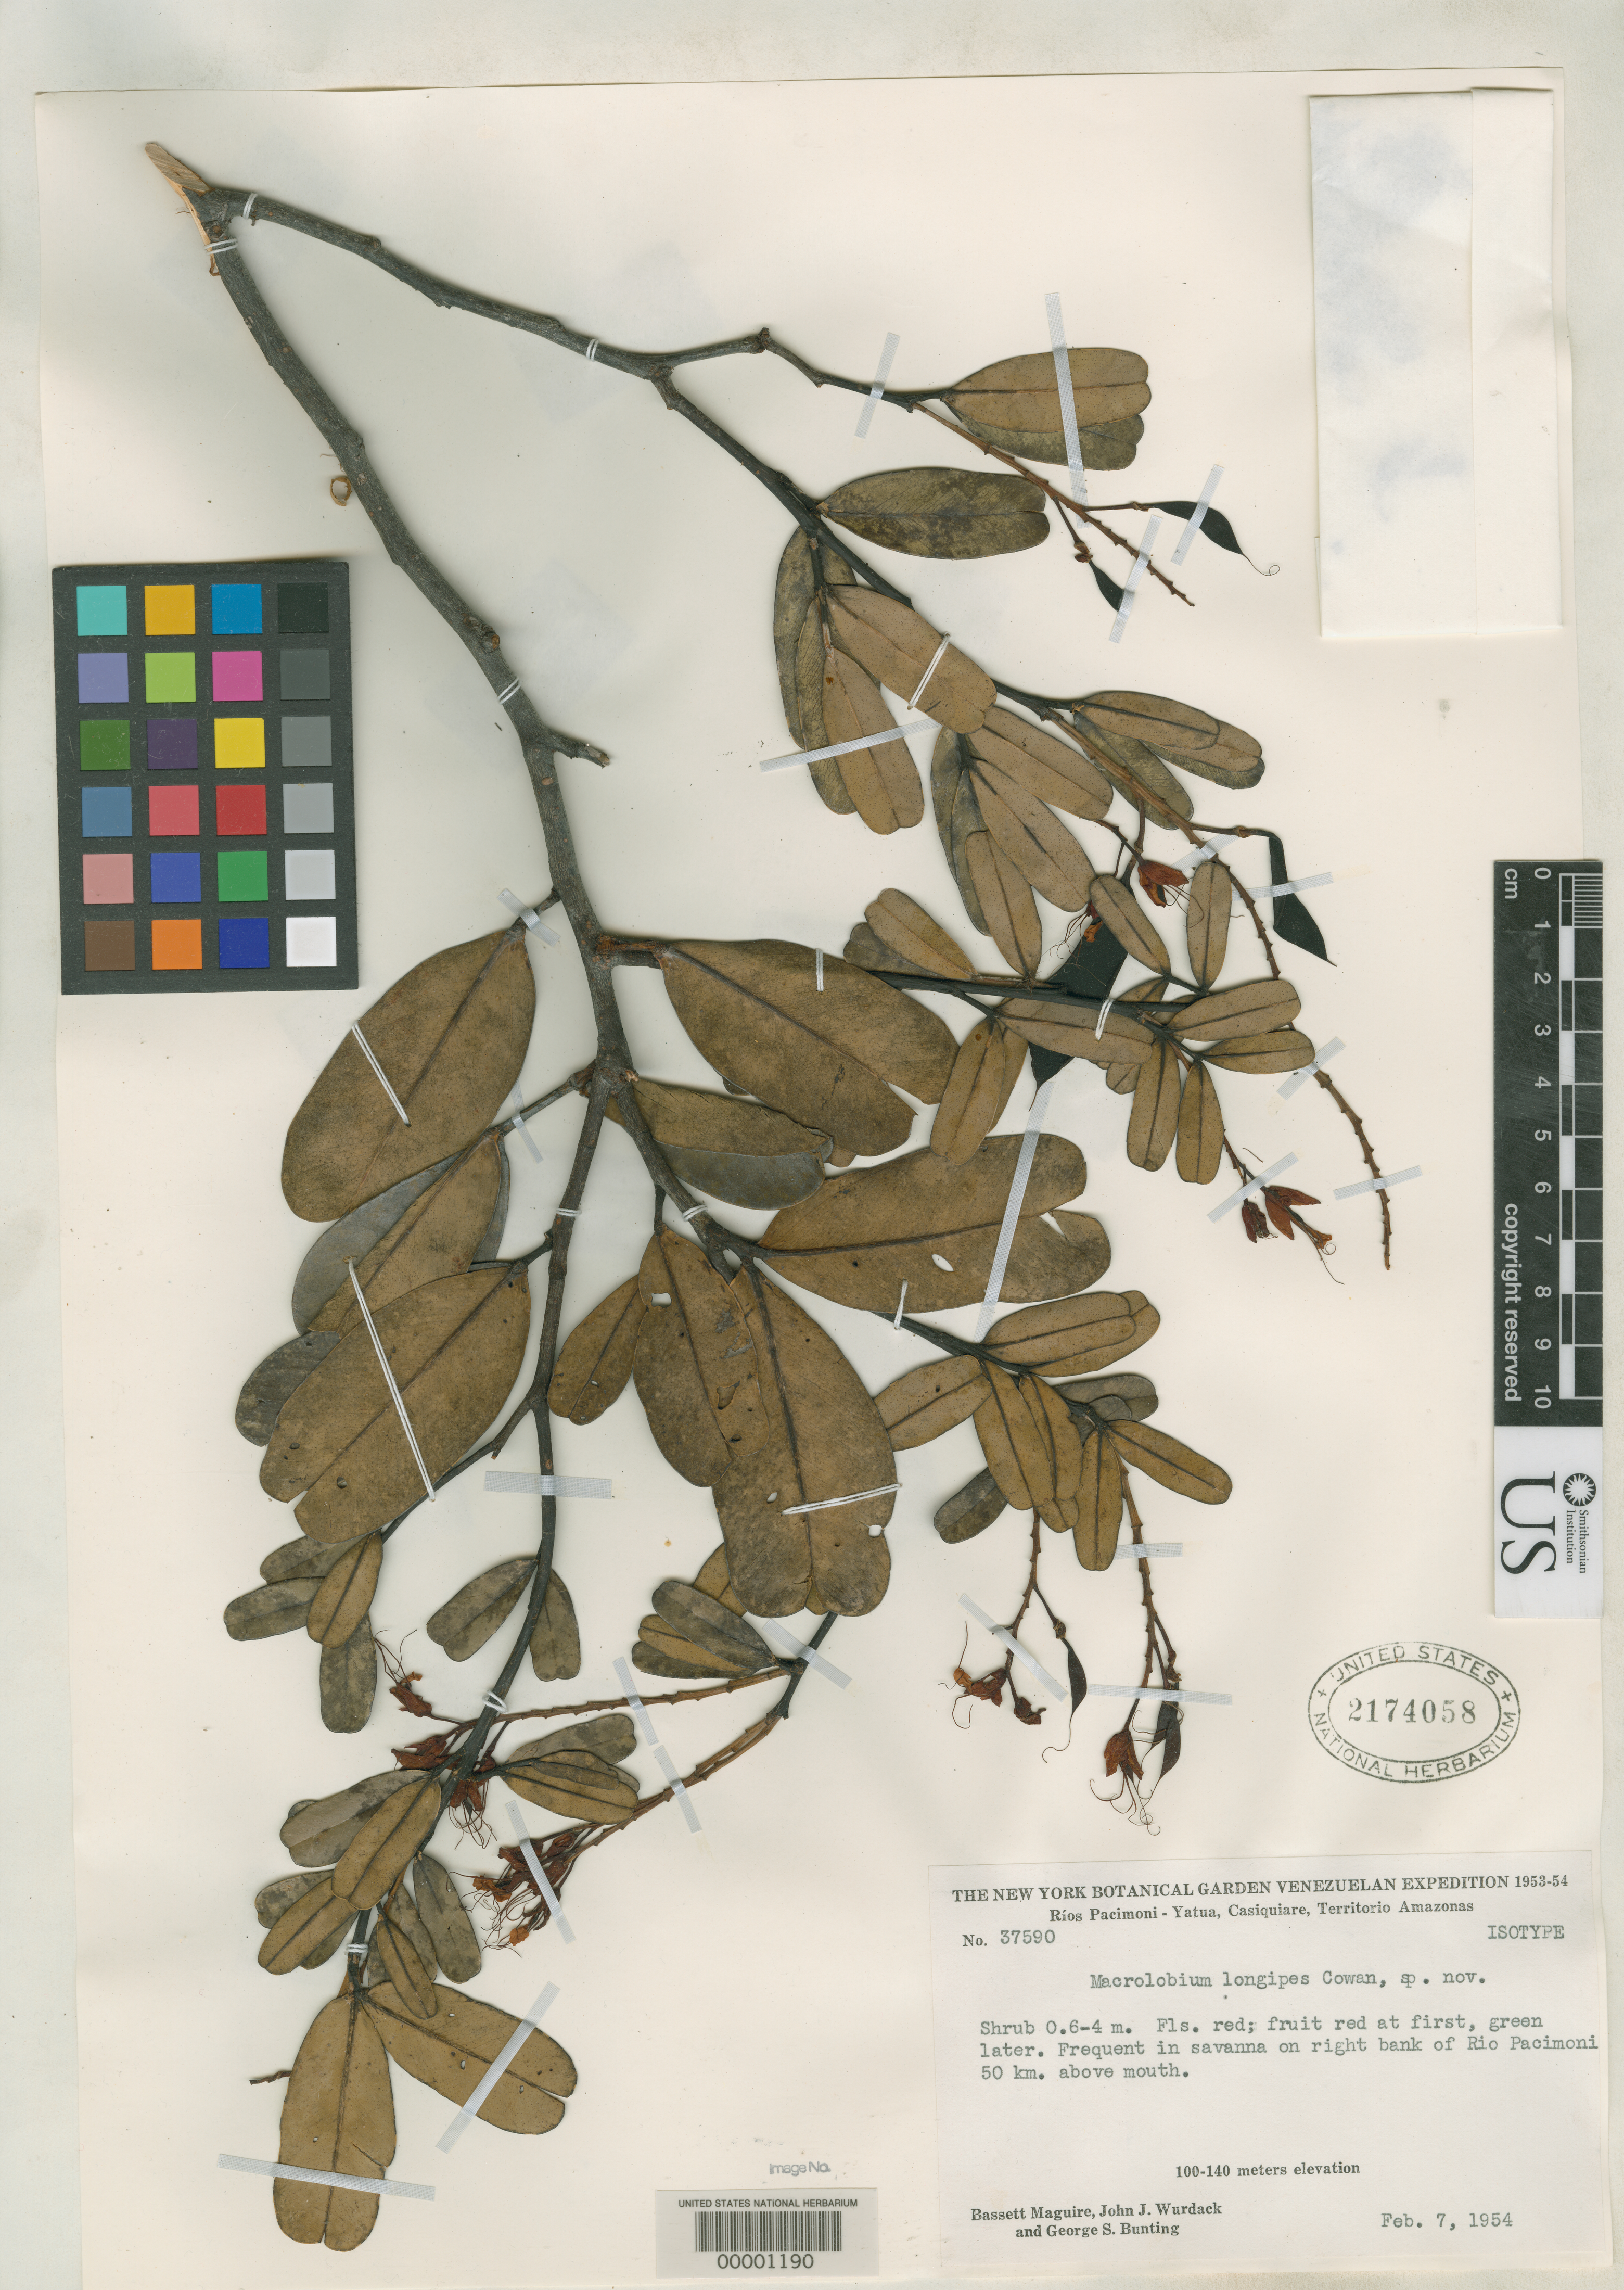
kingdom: Plantae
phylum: Tracheophyta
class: Magnoliopsida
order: Fabales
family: Fabaceae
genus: Macrolobium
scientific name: Macrolobium longipes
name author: R.S. Cowan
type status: Isotype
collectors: B. Maguire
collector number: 37590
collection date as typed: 07 Feb 1954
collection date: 1954-02-07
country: Venezuela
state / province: Amazonas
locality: Rio Pacimoni, 50 km. above mouth.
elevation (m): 100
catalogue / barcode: US 2174058